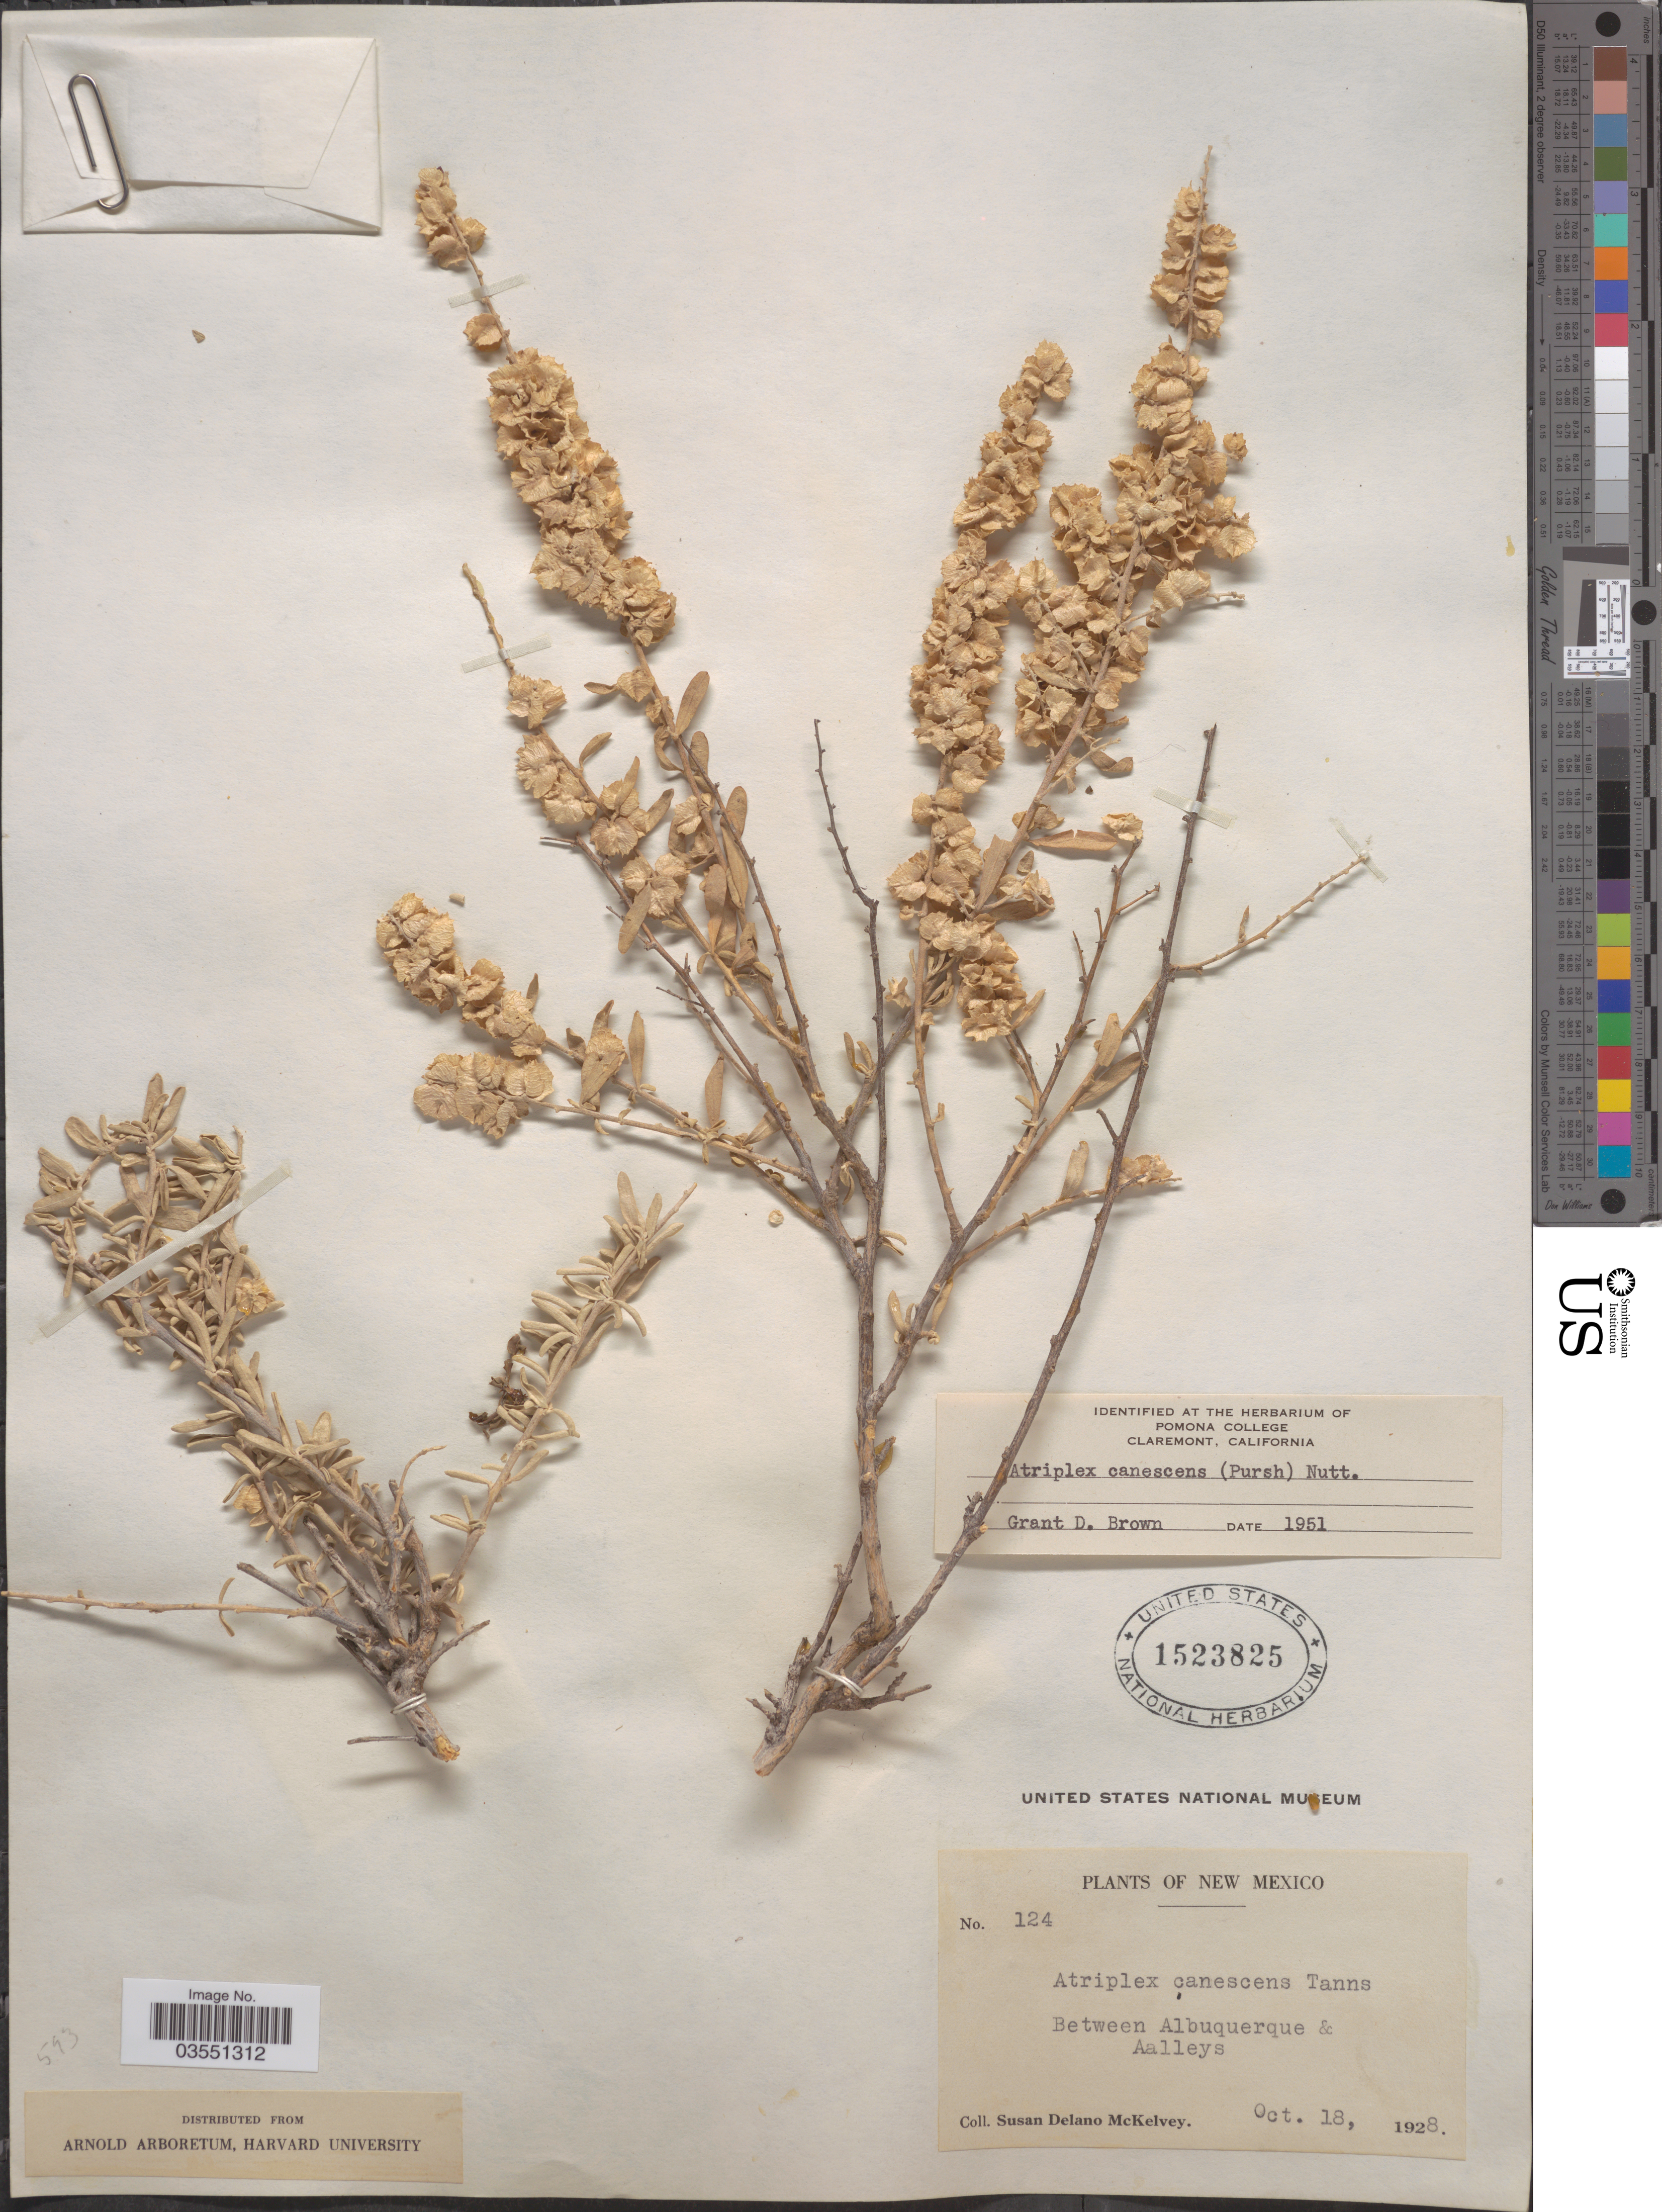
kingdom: Plantae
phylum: Tracheophyta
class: Magnoliopsida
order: Caryophyllales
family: Amaranthaceae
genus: Atriplex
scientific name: Atriplex canescens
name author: (Pursh) Nutt.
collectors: S. A. McKelvey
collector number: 124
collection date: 1928-06-18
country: United States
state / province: New Mexico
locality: Between Albuquerque & Aalleys.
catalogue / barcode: US 1523825